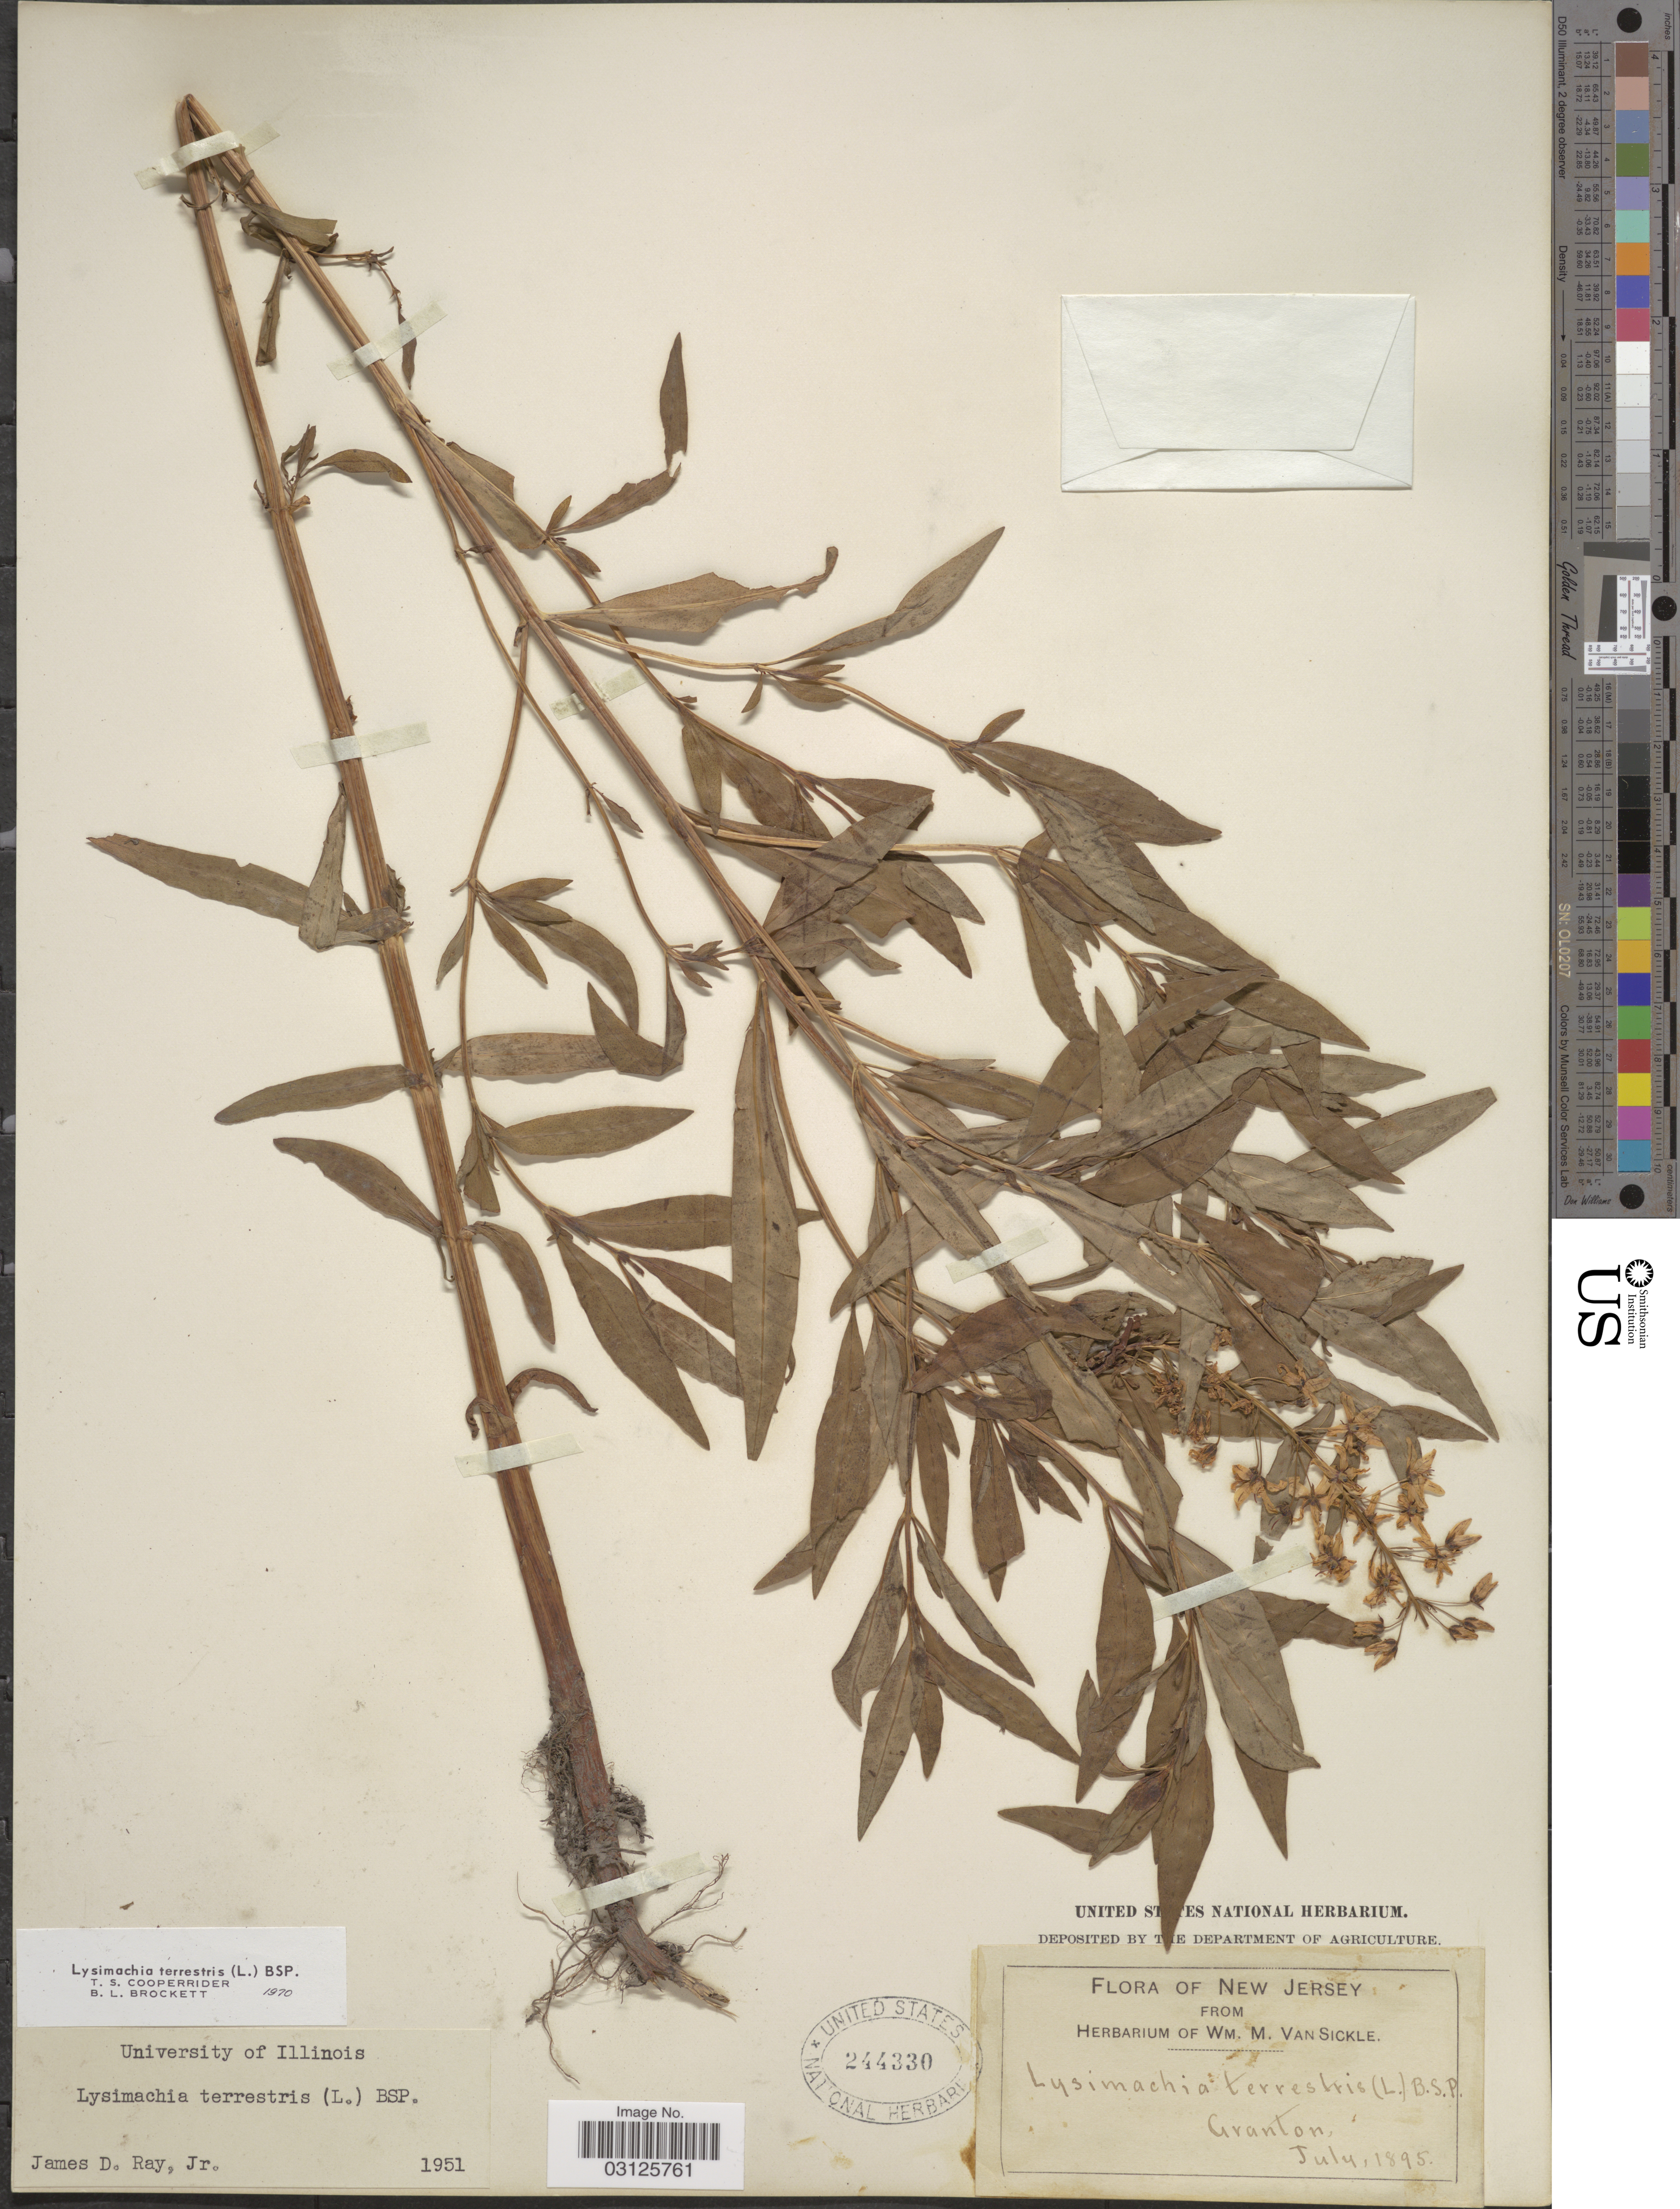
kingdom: Plantae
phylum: Tracheophyta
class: Magnoliopsida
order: Ericales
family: Primulaceae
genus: Lysimachia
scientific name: Lysimachia terrestris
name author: (L.) Britton, Stearns & Poggenb.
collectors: ex herb. Wm. M. Van Sickle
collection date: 1895-07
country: United States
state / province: New Jersey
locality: Granton.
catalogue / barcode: US 244330